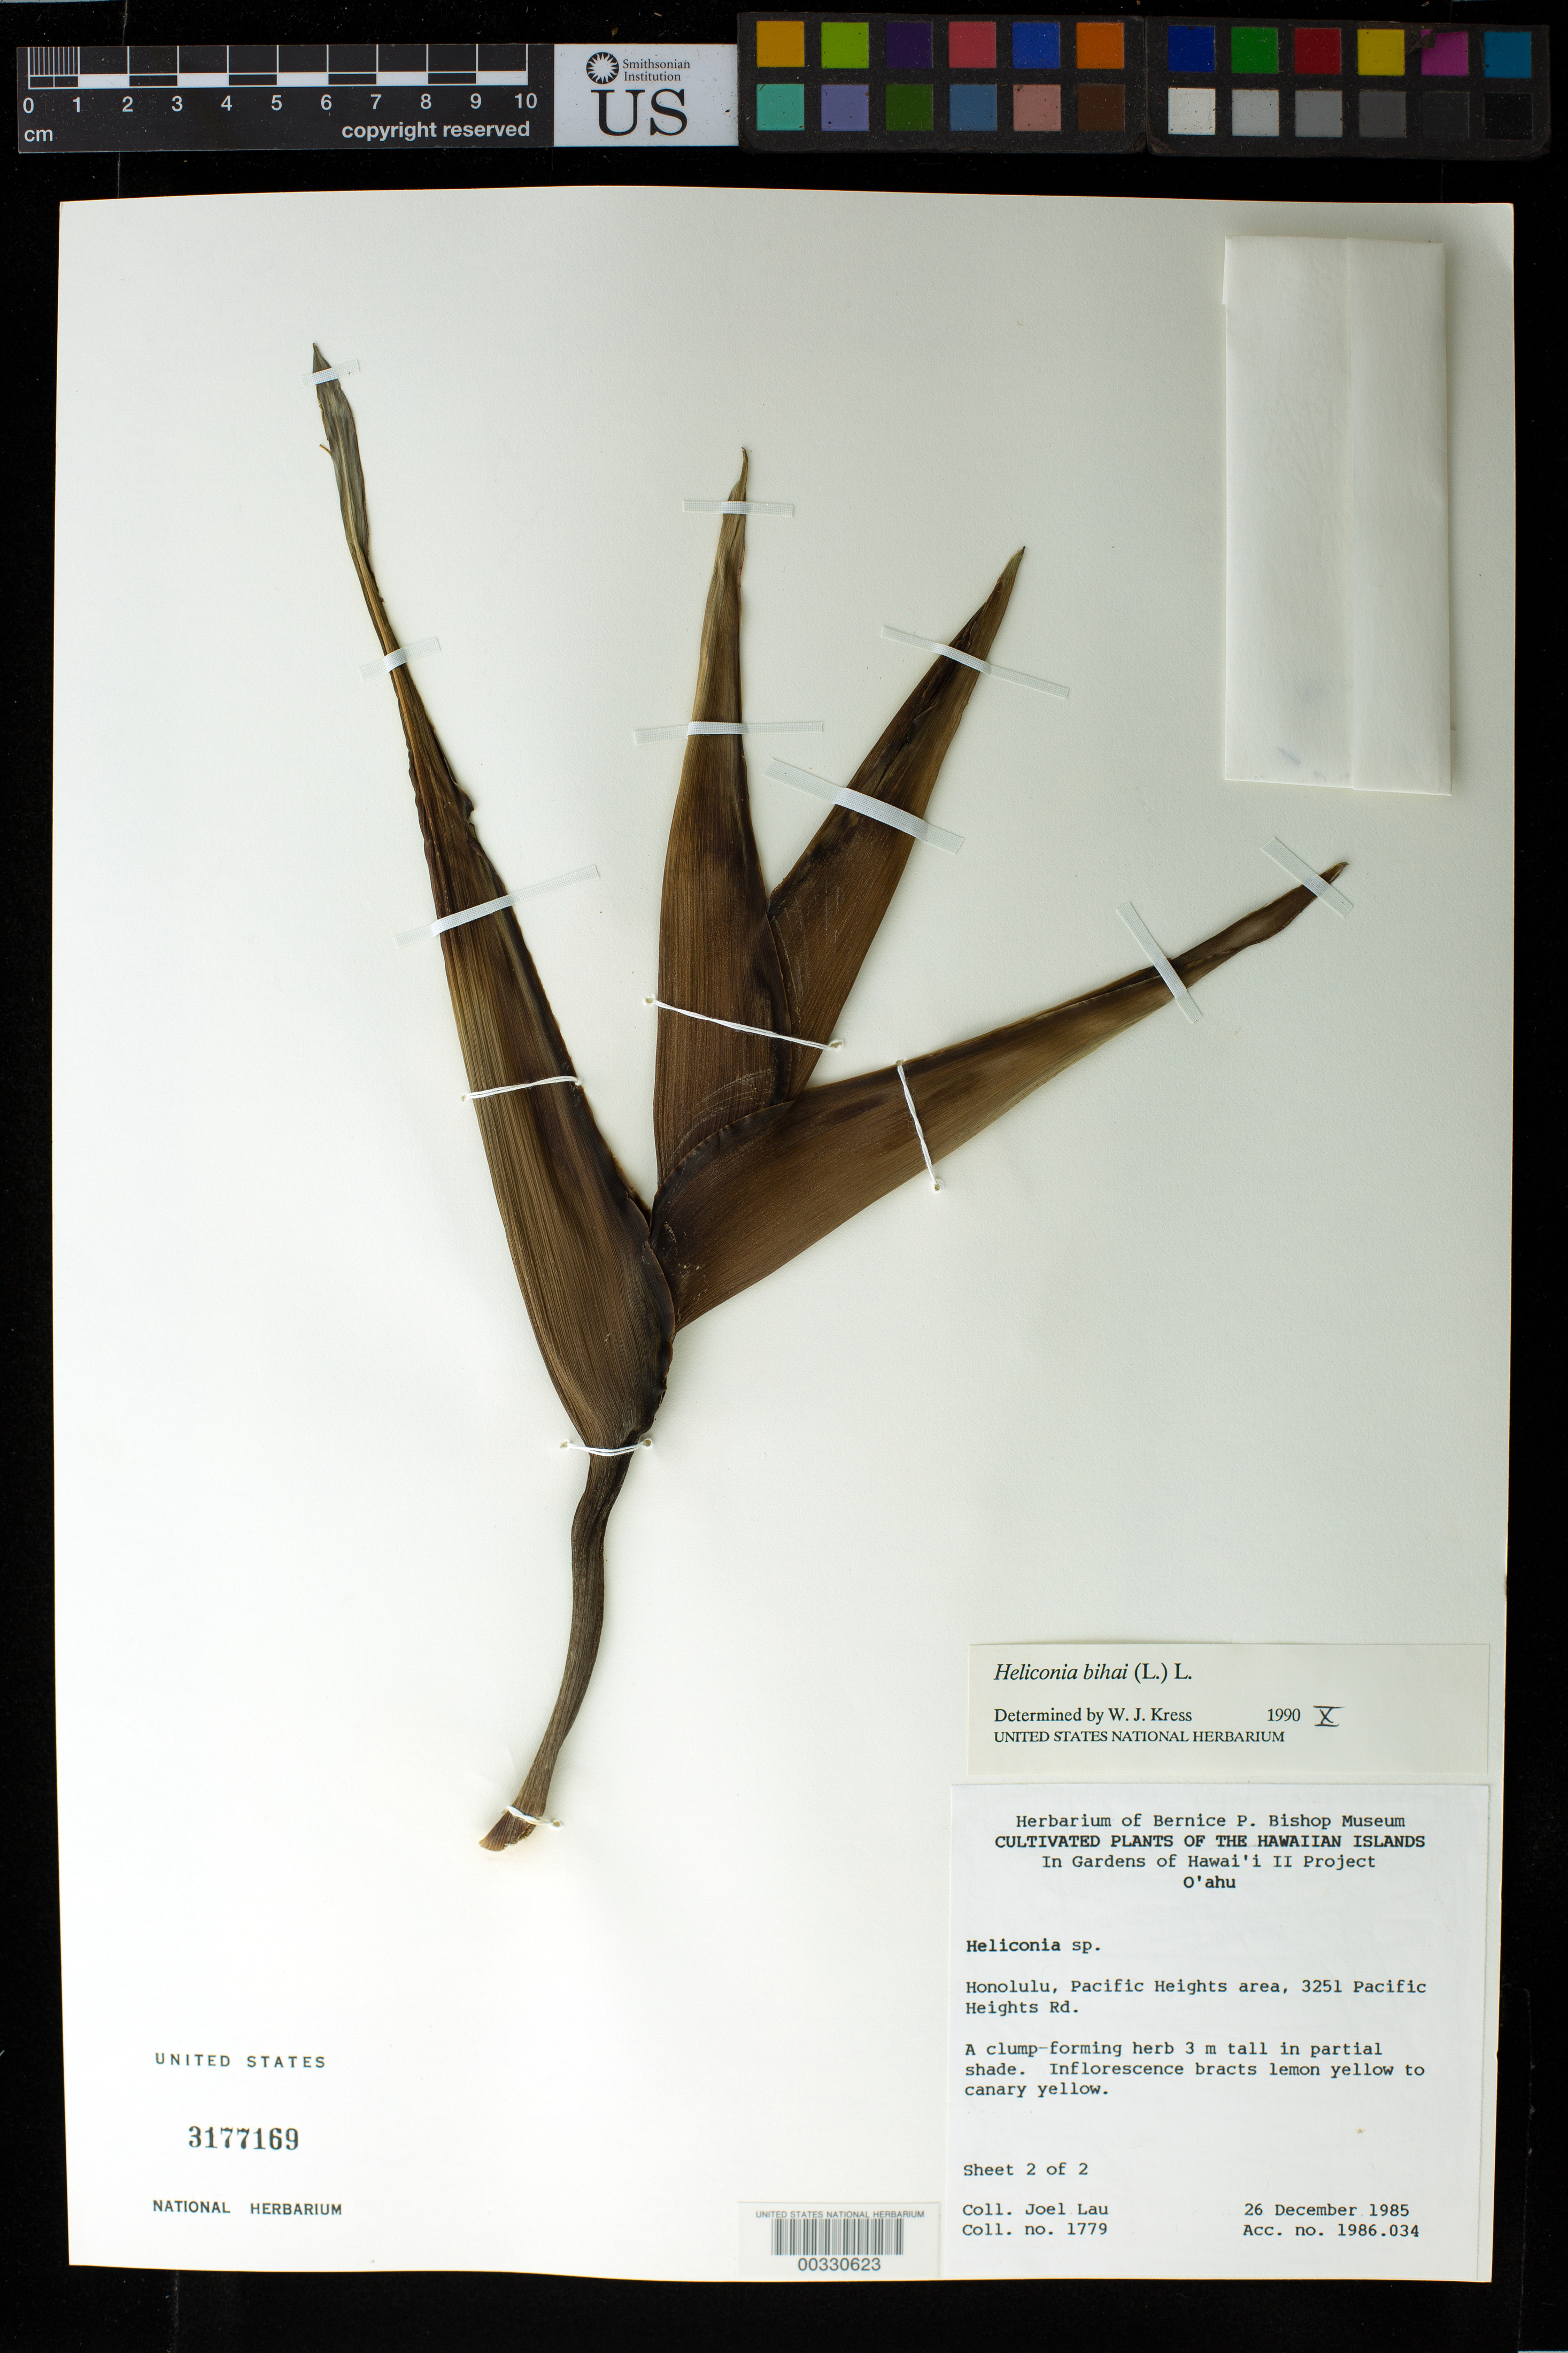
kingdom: Plantae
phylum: Tracheophyta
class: Liliopsida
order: Zingiberales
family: Heliconiaceae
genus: Heliconia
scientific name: Heliconia bihai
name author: (L.) L.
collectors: J. Lau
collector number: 1779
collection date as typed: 26 Dec 1985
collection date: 1985-12-26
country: United States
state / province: Florida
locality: Southern Florida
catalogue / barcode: US 3177169